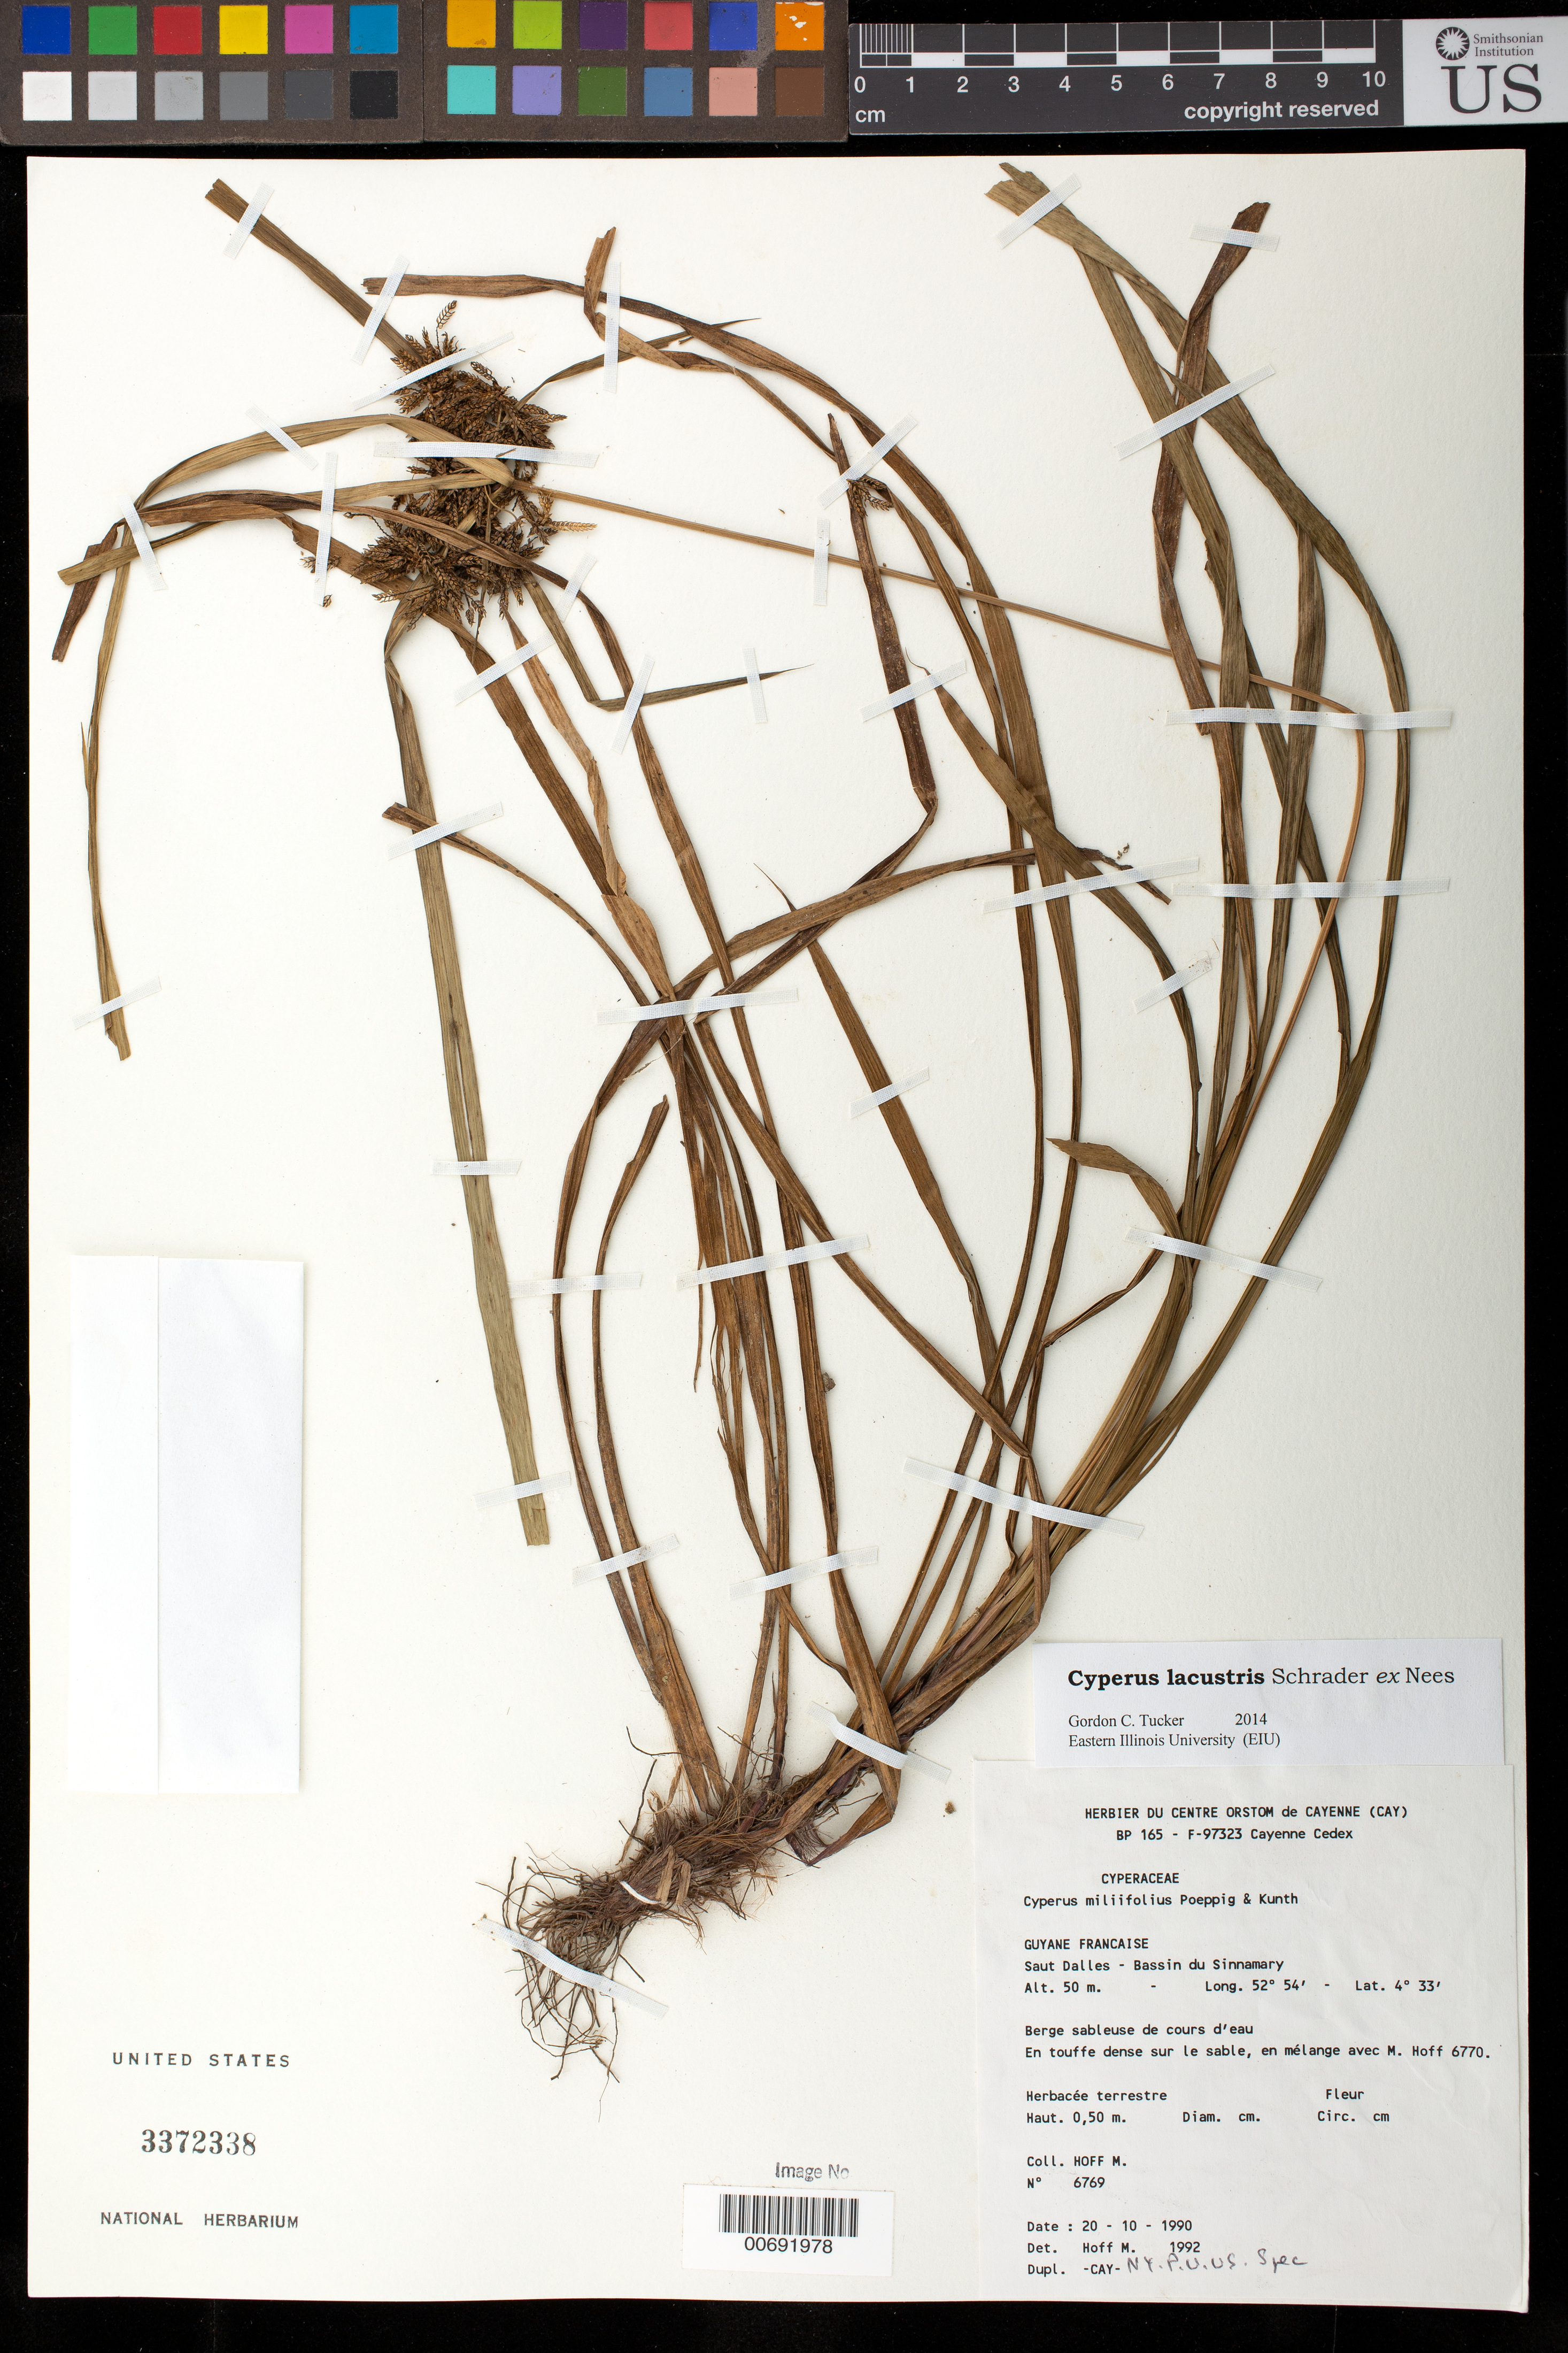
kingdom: Plantae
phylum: Tracheophyta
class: Liliopsida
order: Poales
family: Cyperaceae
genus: Cyperus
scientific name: Cyperus lacustris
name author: Schrad. ex Nees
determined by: Tucker, G. C.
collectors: M. Hoff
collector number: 6769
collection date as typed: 20-Oct-90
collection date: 1990-10-20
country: French Guiana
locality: Saut-Dalles, D.Z., Bassin du Sinnamary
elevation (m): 50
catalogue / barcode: US 3372338